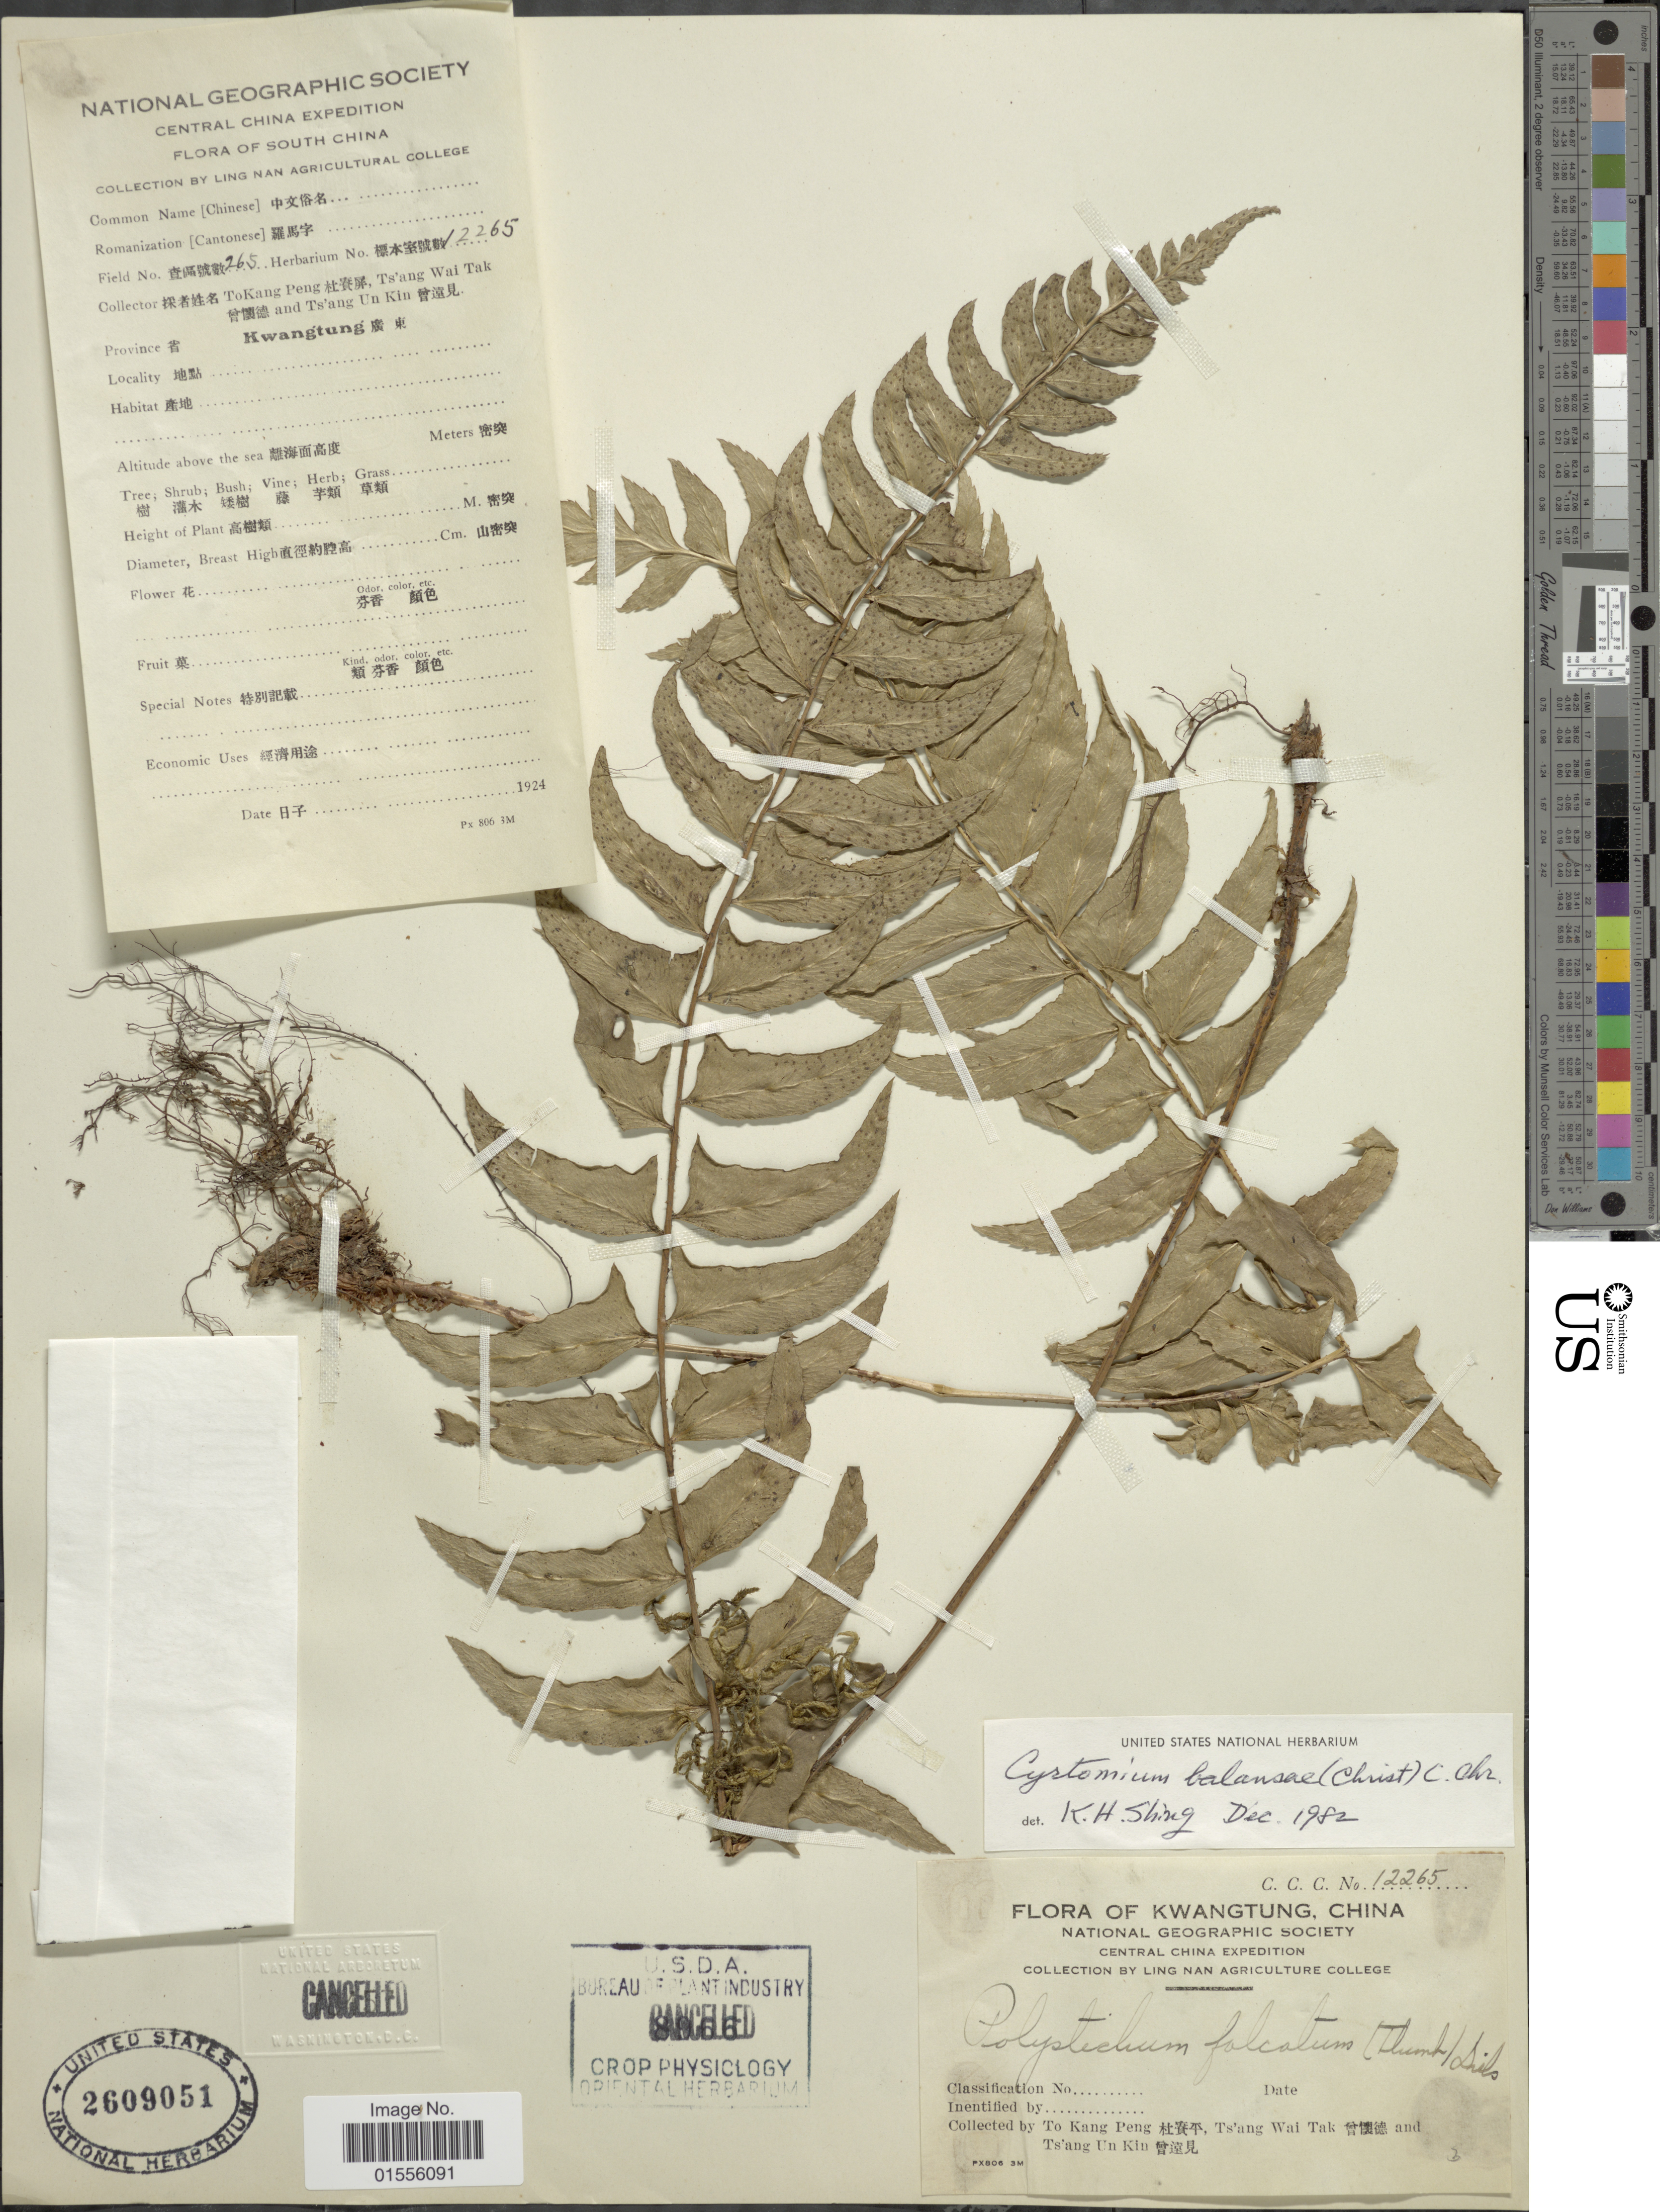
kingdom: Plantae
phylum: Tracheophyta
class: Polypodiopsida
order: Polypodiales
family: Dryopteridaceae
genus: Cyrtomium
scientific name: Cyrtomium balansae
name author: (Christ) C. Chr.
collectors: T. K. Peng, T. Tak & T. Kin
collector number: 265/12265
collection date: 1924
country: China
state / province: Guangdong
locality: South China, Province Kwangtung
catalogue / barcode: US 2609051